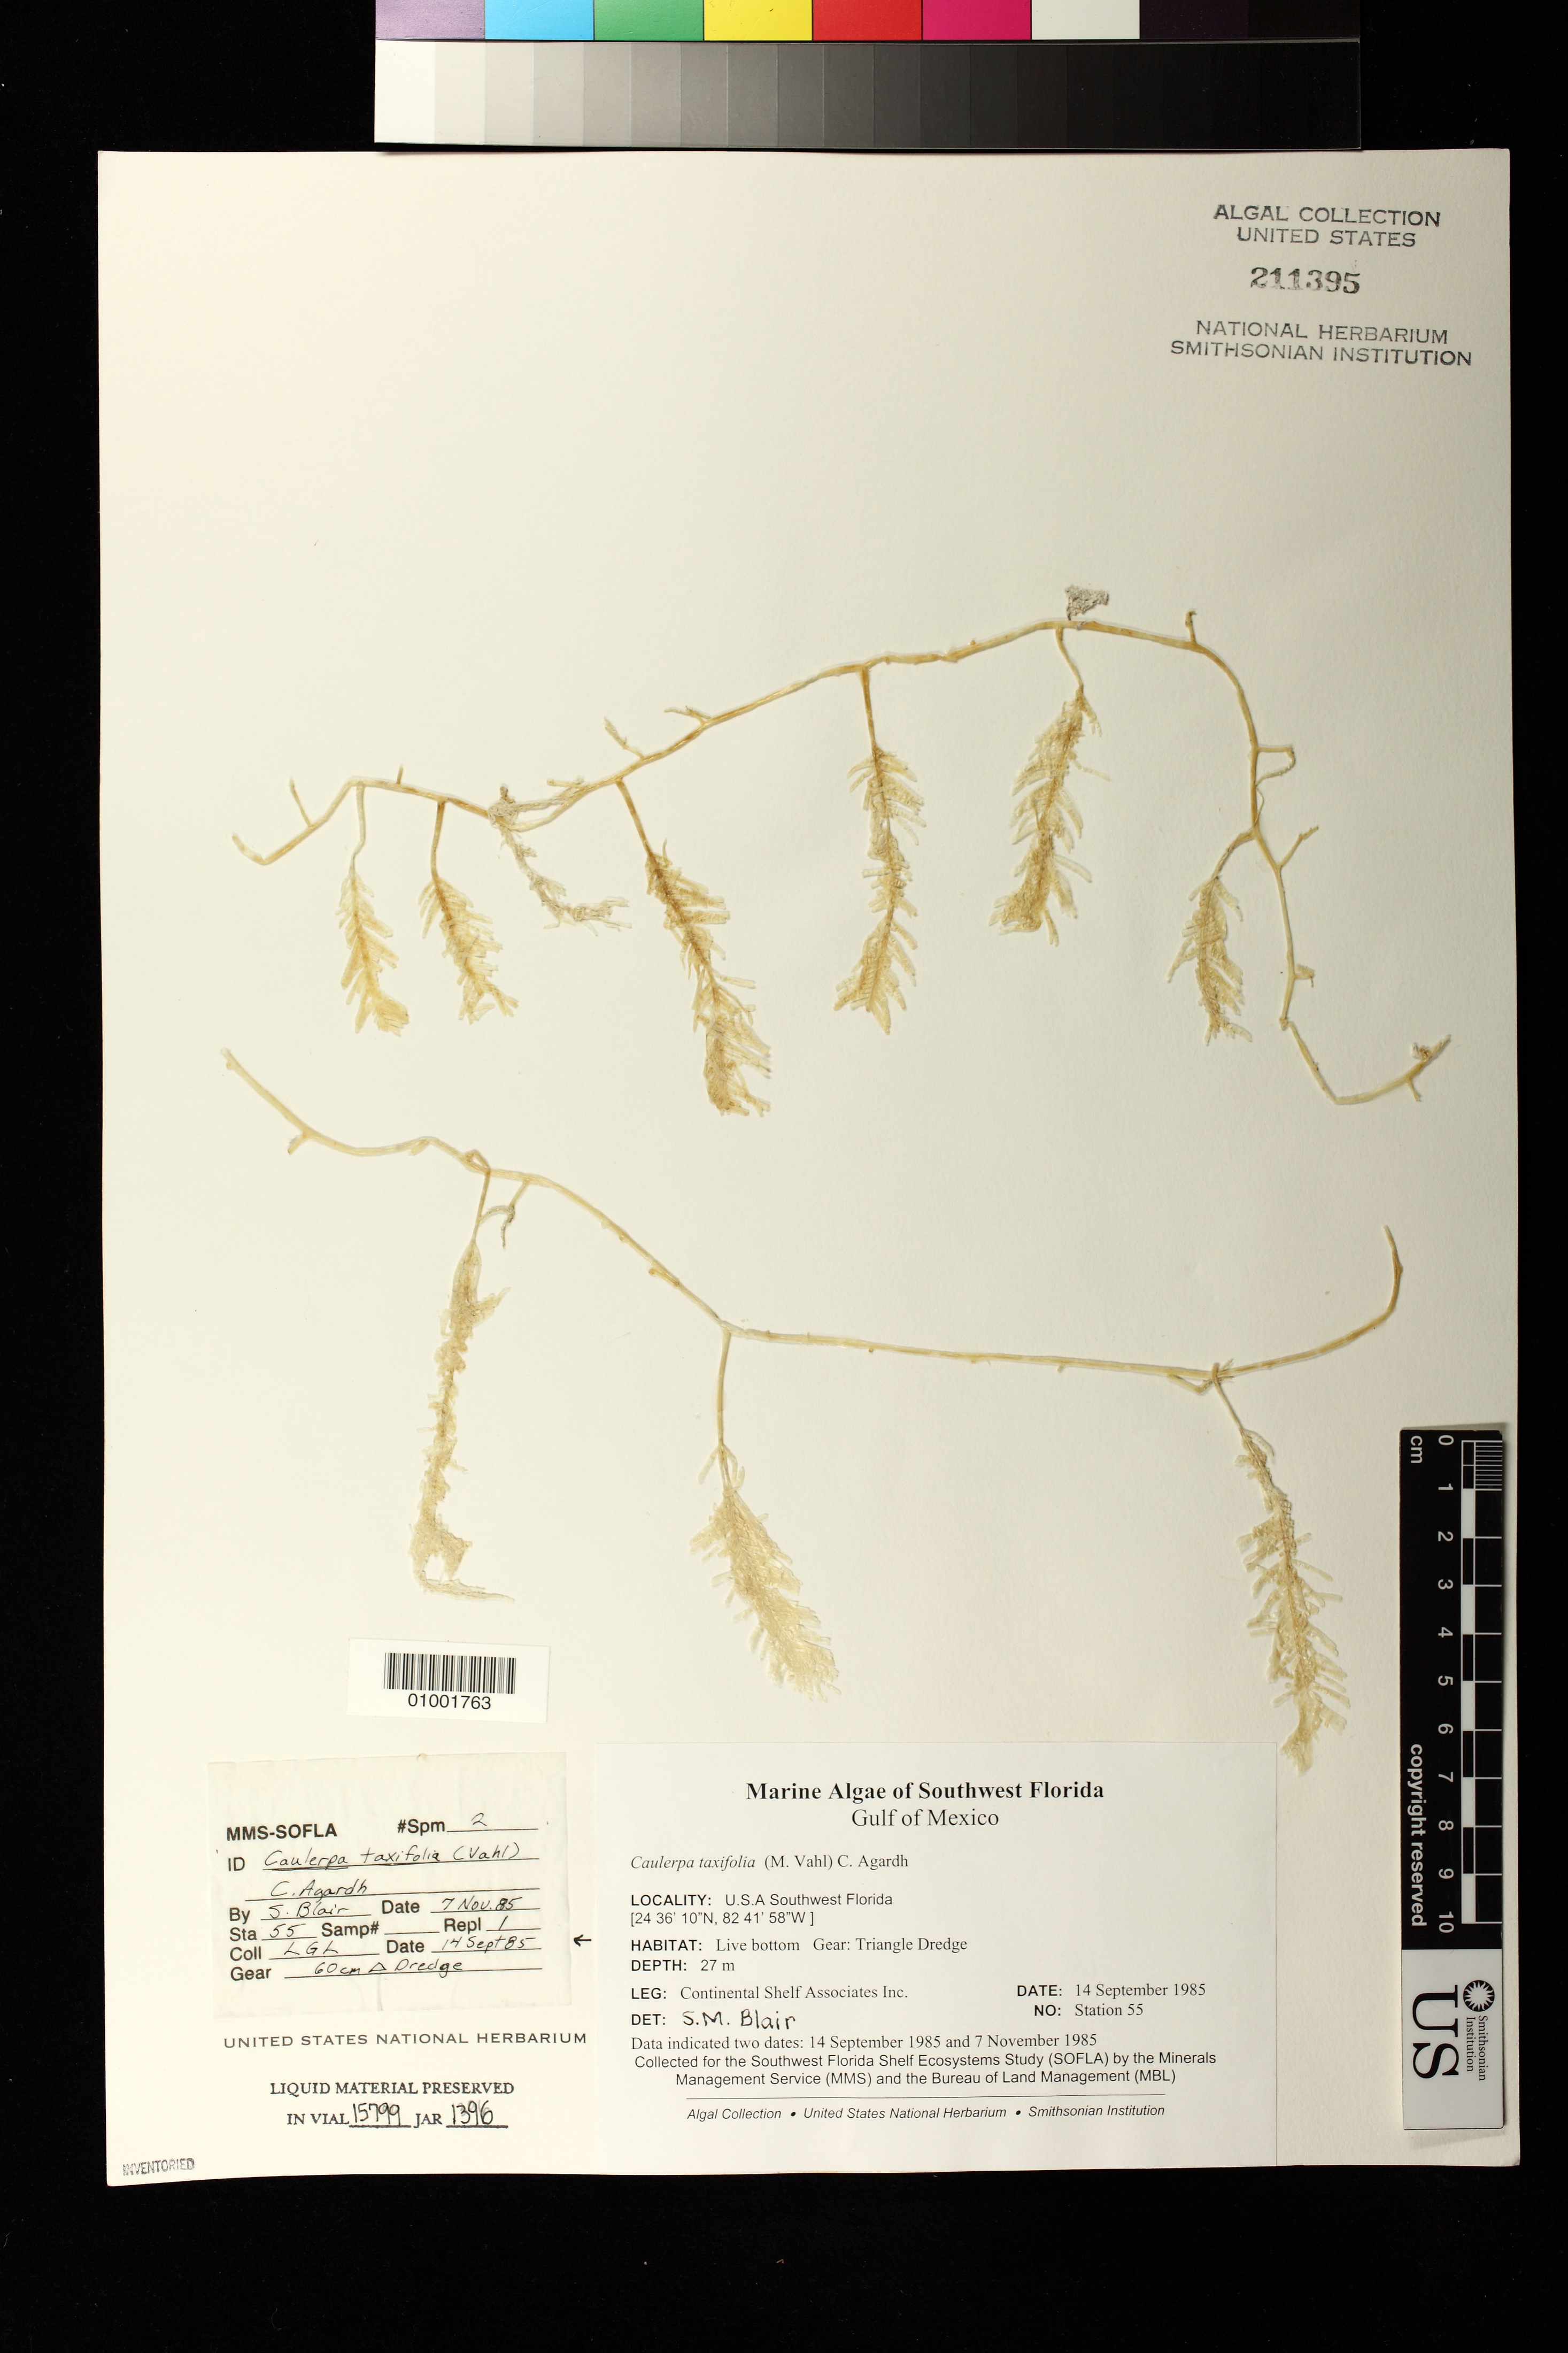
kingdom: Plantae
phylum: Chlorophyta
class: Ulvophyceae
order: Bryopsidales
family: Caulerpaceae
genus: Caulerpa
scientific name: Caulerpa taxifolia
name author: (M. Vahl) C. Agardh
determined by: Blair, S. M.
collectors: Continental Shelf Associates for the MMS/BLM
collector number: Station 55 Repl 1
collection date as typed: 14 Sep 1985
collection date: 1985-09-14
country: United States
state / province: Florida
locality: Gulf of Mexico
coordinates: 24 36'10"N, 82 41'58"W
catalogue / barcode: US 211395